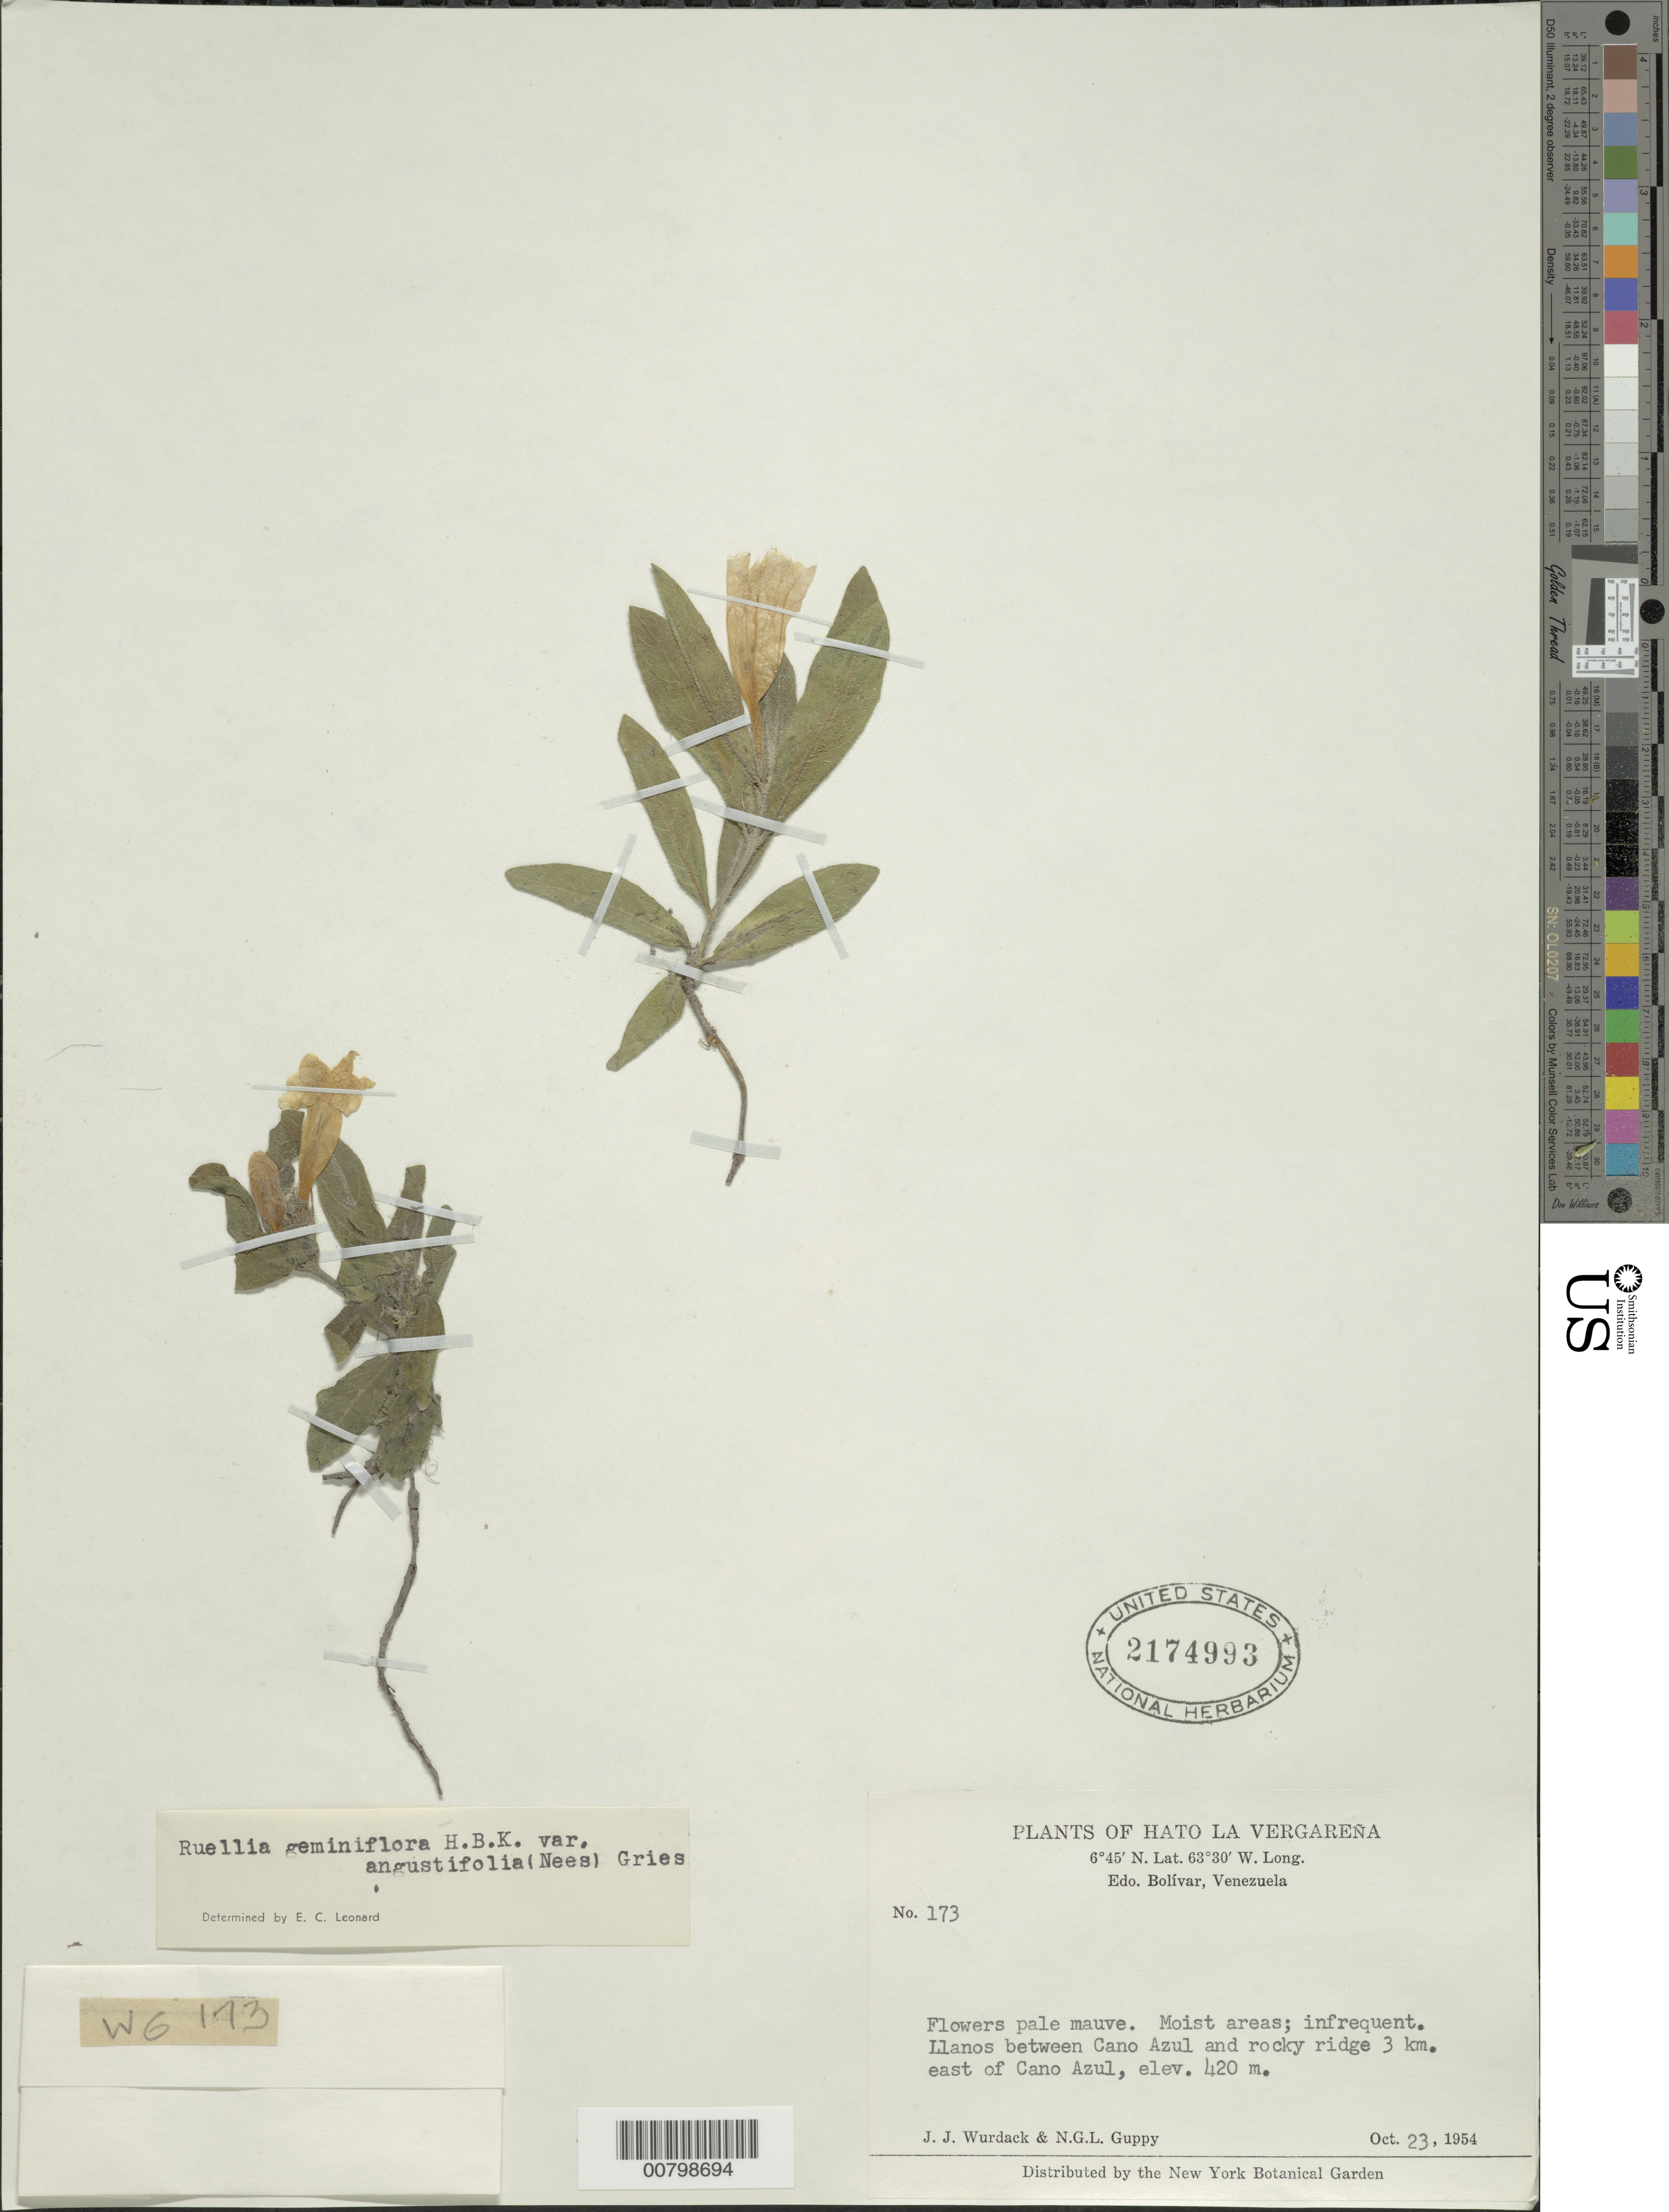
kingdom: Plantae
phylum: Tracheophyta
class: Magnoliopsida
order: Lamiales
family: Acanthaceae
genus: Ruellia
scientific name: Ruellia geminiflora var. angustifolia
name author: (Nees) Griseb.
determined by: Leonard, Emery C., (US)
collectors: J. J. Wurdack & N. Guppy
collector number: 173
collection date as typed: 23-Oct-54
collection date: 1954-10-23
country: Venezuela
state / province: Bolívar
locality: Caño Azul, to rocky ridge 3 km E of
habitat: Moist areas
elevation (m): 420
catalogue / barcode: US 2174993